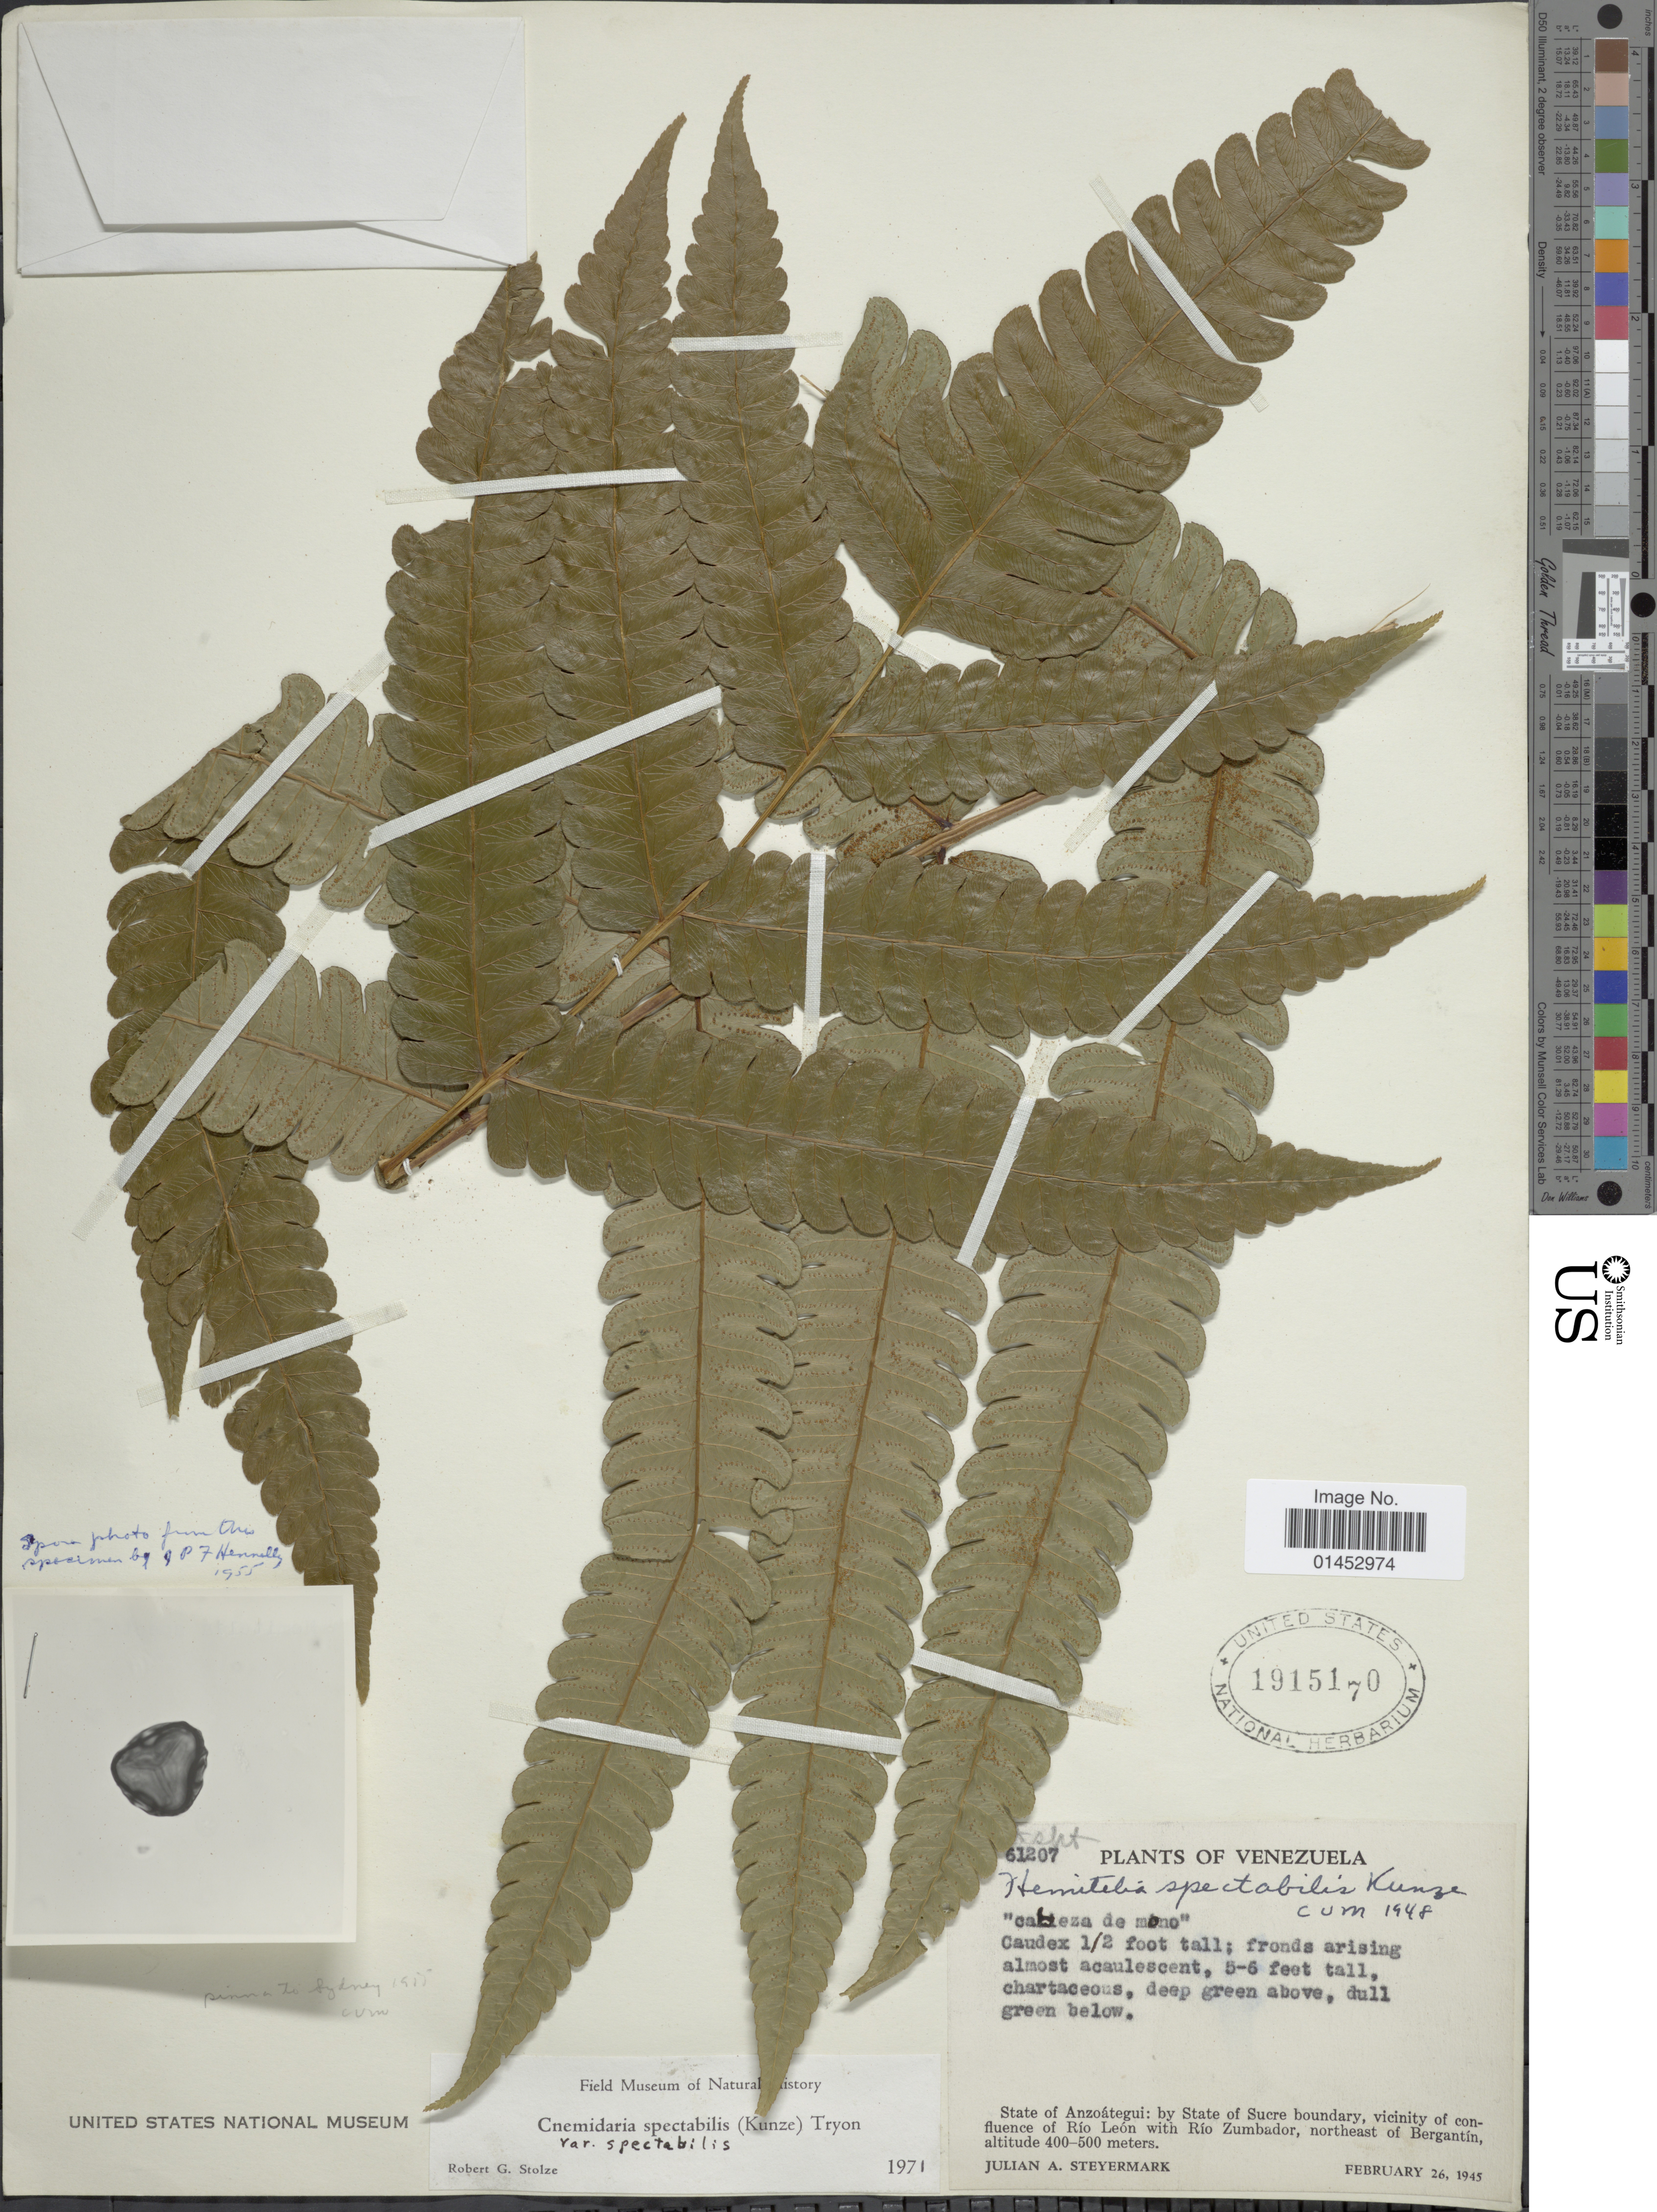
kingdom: Plantae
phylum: Tracheophyta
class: Polypodiopsida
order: Cyatheales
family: Cyatheaceae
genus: Cyathea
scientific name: Cyathea spectabilis var. spectabilis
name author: (Kunze) Domin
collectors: J. Steyermark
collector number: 61207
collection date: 1945-02-26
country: Venezuela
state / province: Anzoategui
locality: By state of Sucre boundary, vicinity of confluence of Río León with Río Zumbador, northeast of Bergantín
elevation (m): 400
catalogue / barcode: US 1915170